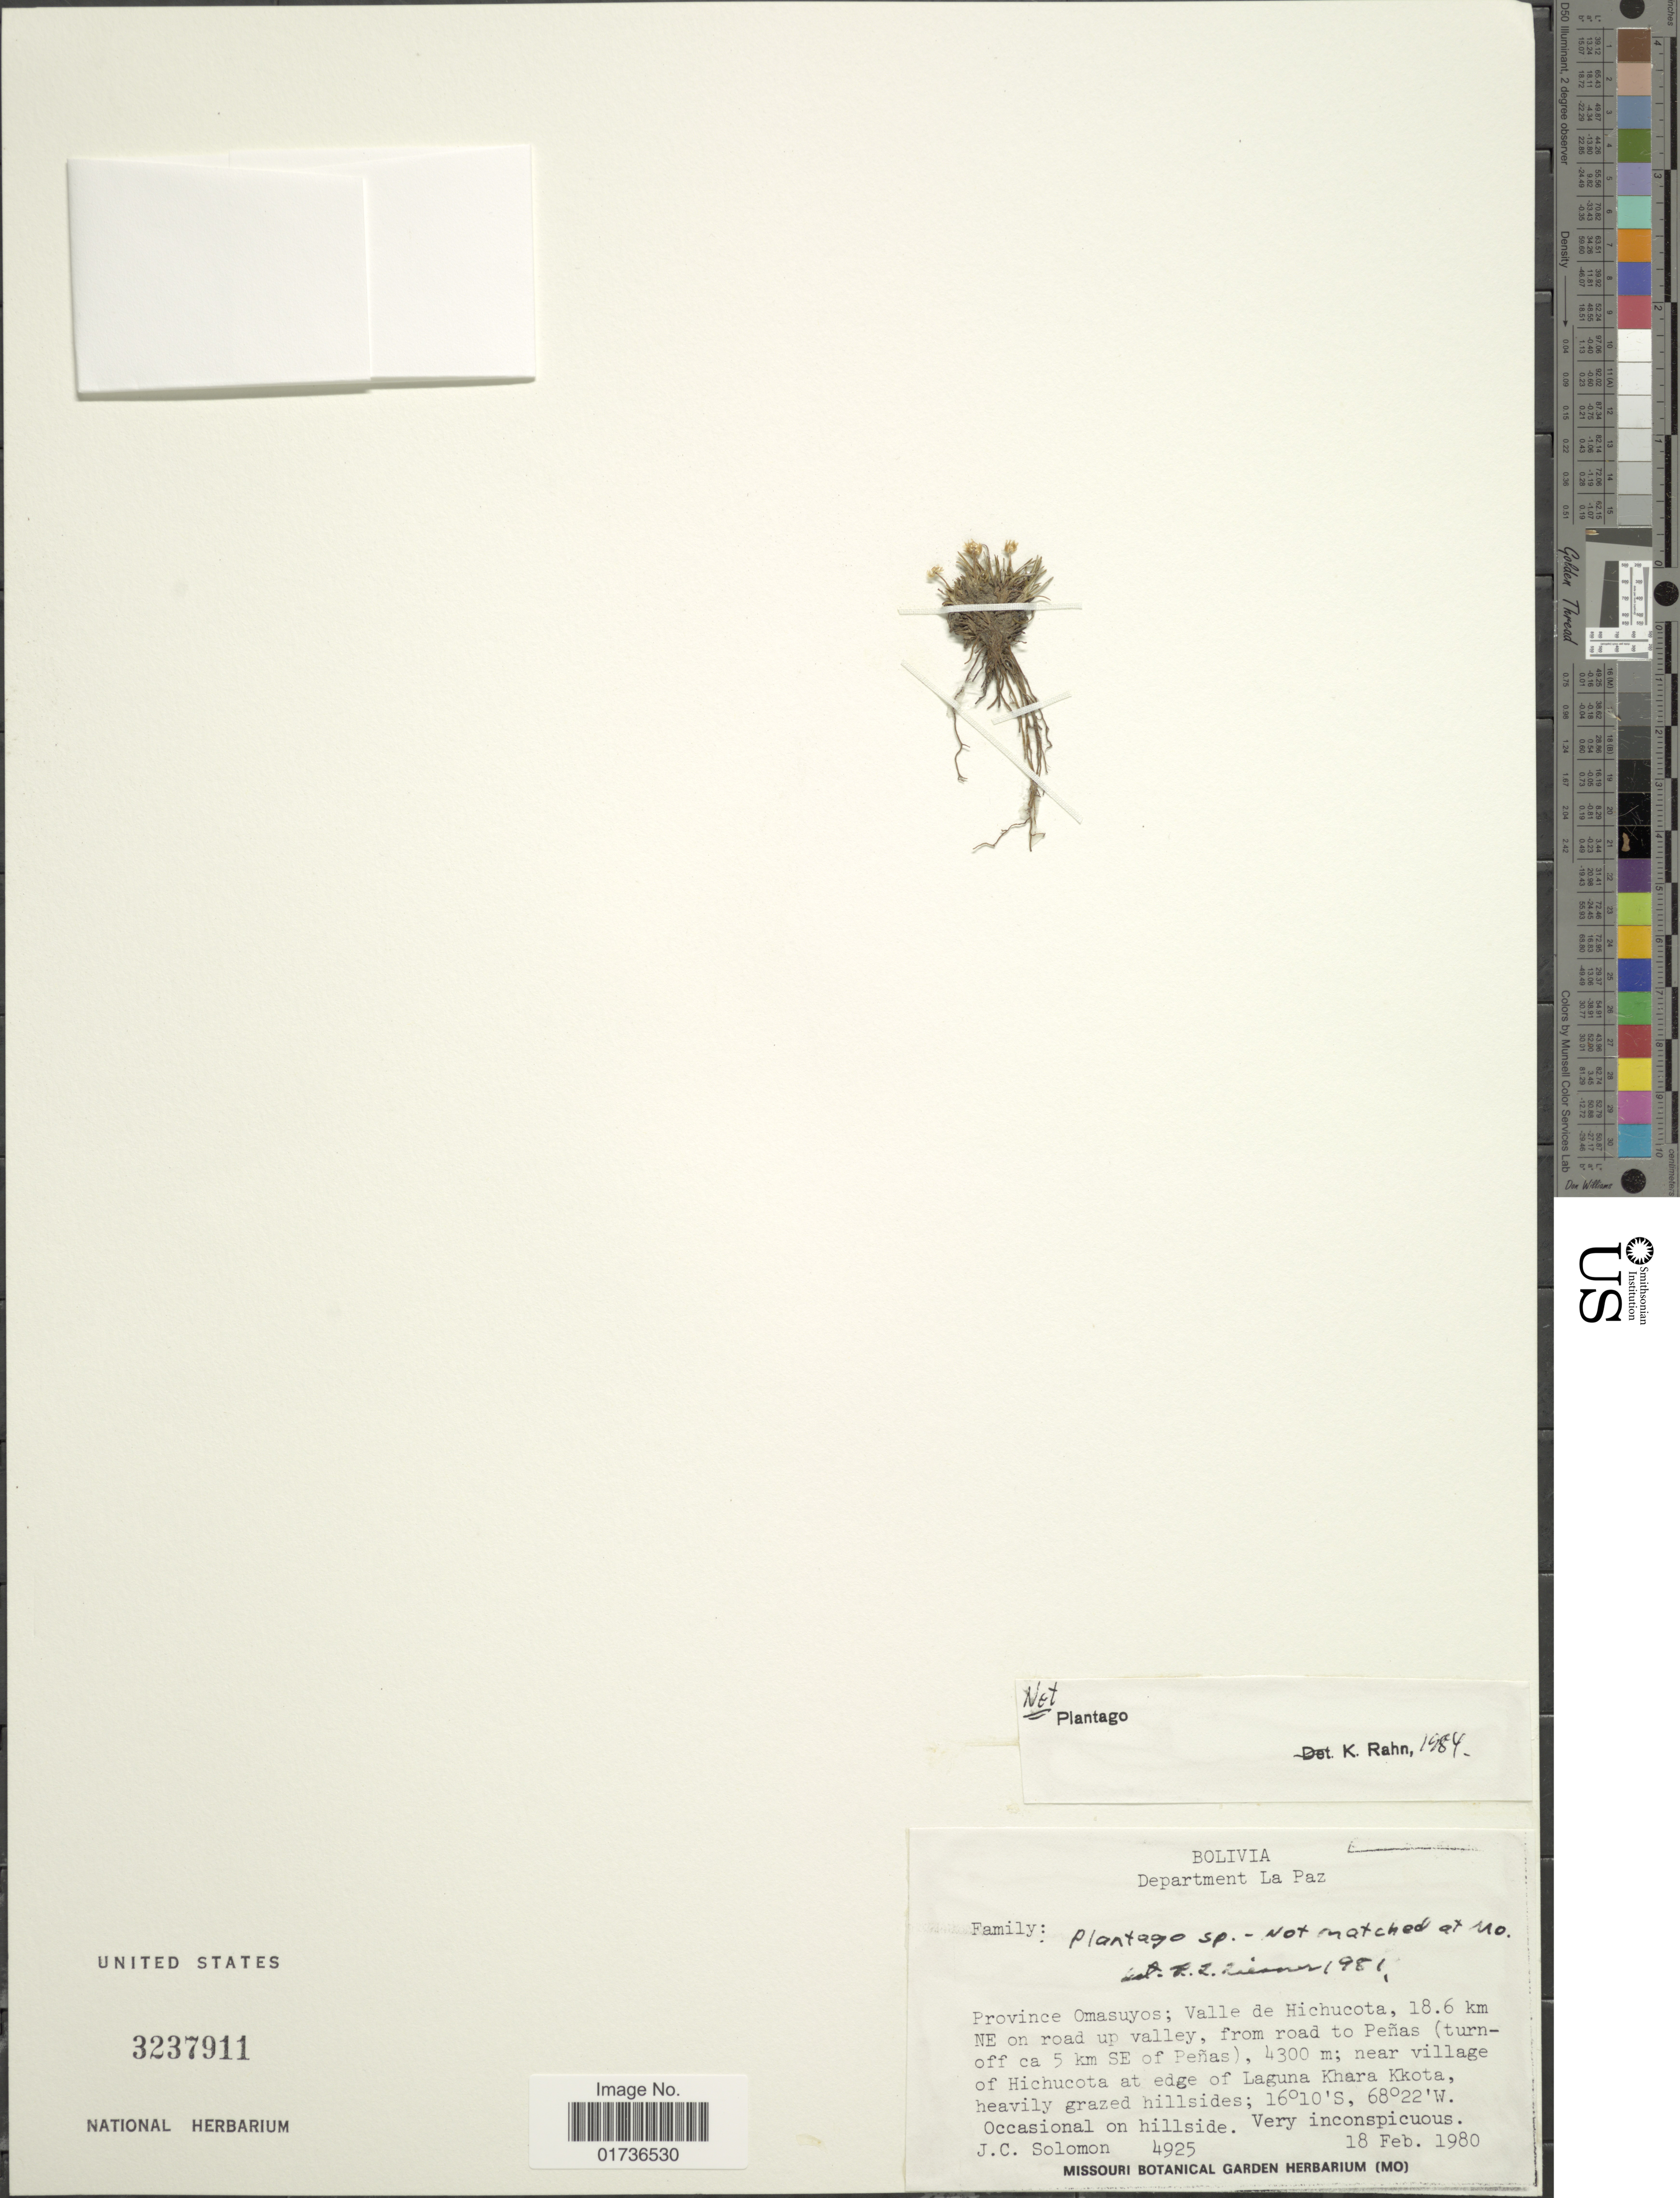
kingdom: Plantae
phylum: Tracheophyta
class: Magnoliopsida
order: Asterales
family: Asteraceae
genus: Jalcophila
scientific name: Jalcophila boliviensis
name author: Anderb. & S.E. Freire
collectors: J. C. Solomon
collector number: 4925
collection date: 1980-02-18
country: Bolivia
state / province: La Paz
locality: Department La Paz, province Omasuyos; Valle de Hichucota, 18.6 km NE of road up valley, from road to Peñas (turnoff ca 5 km SE of Peñas); near village of Hichucota at edge of Laguna Khara Kkoya; heavily grazed hillsides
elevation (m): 4300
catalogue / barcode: US 3237911